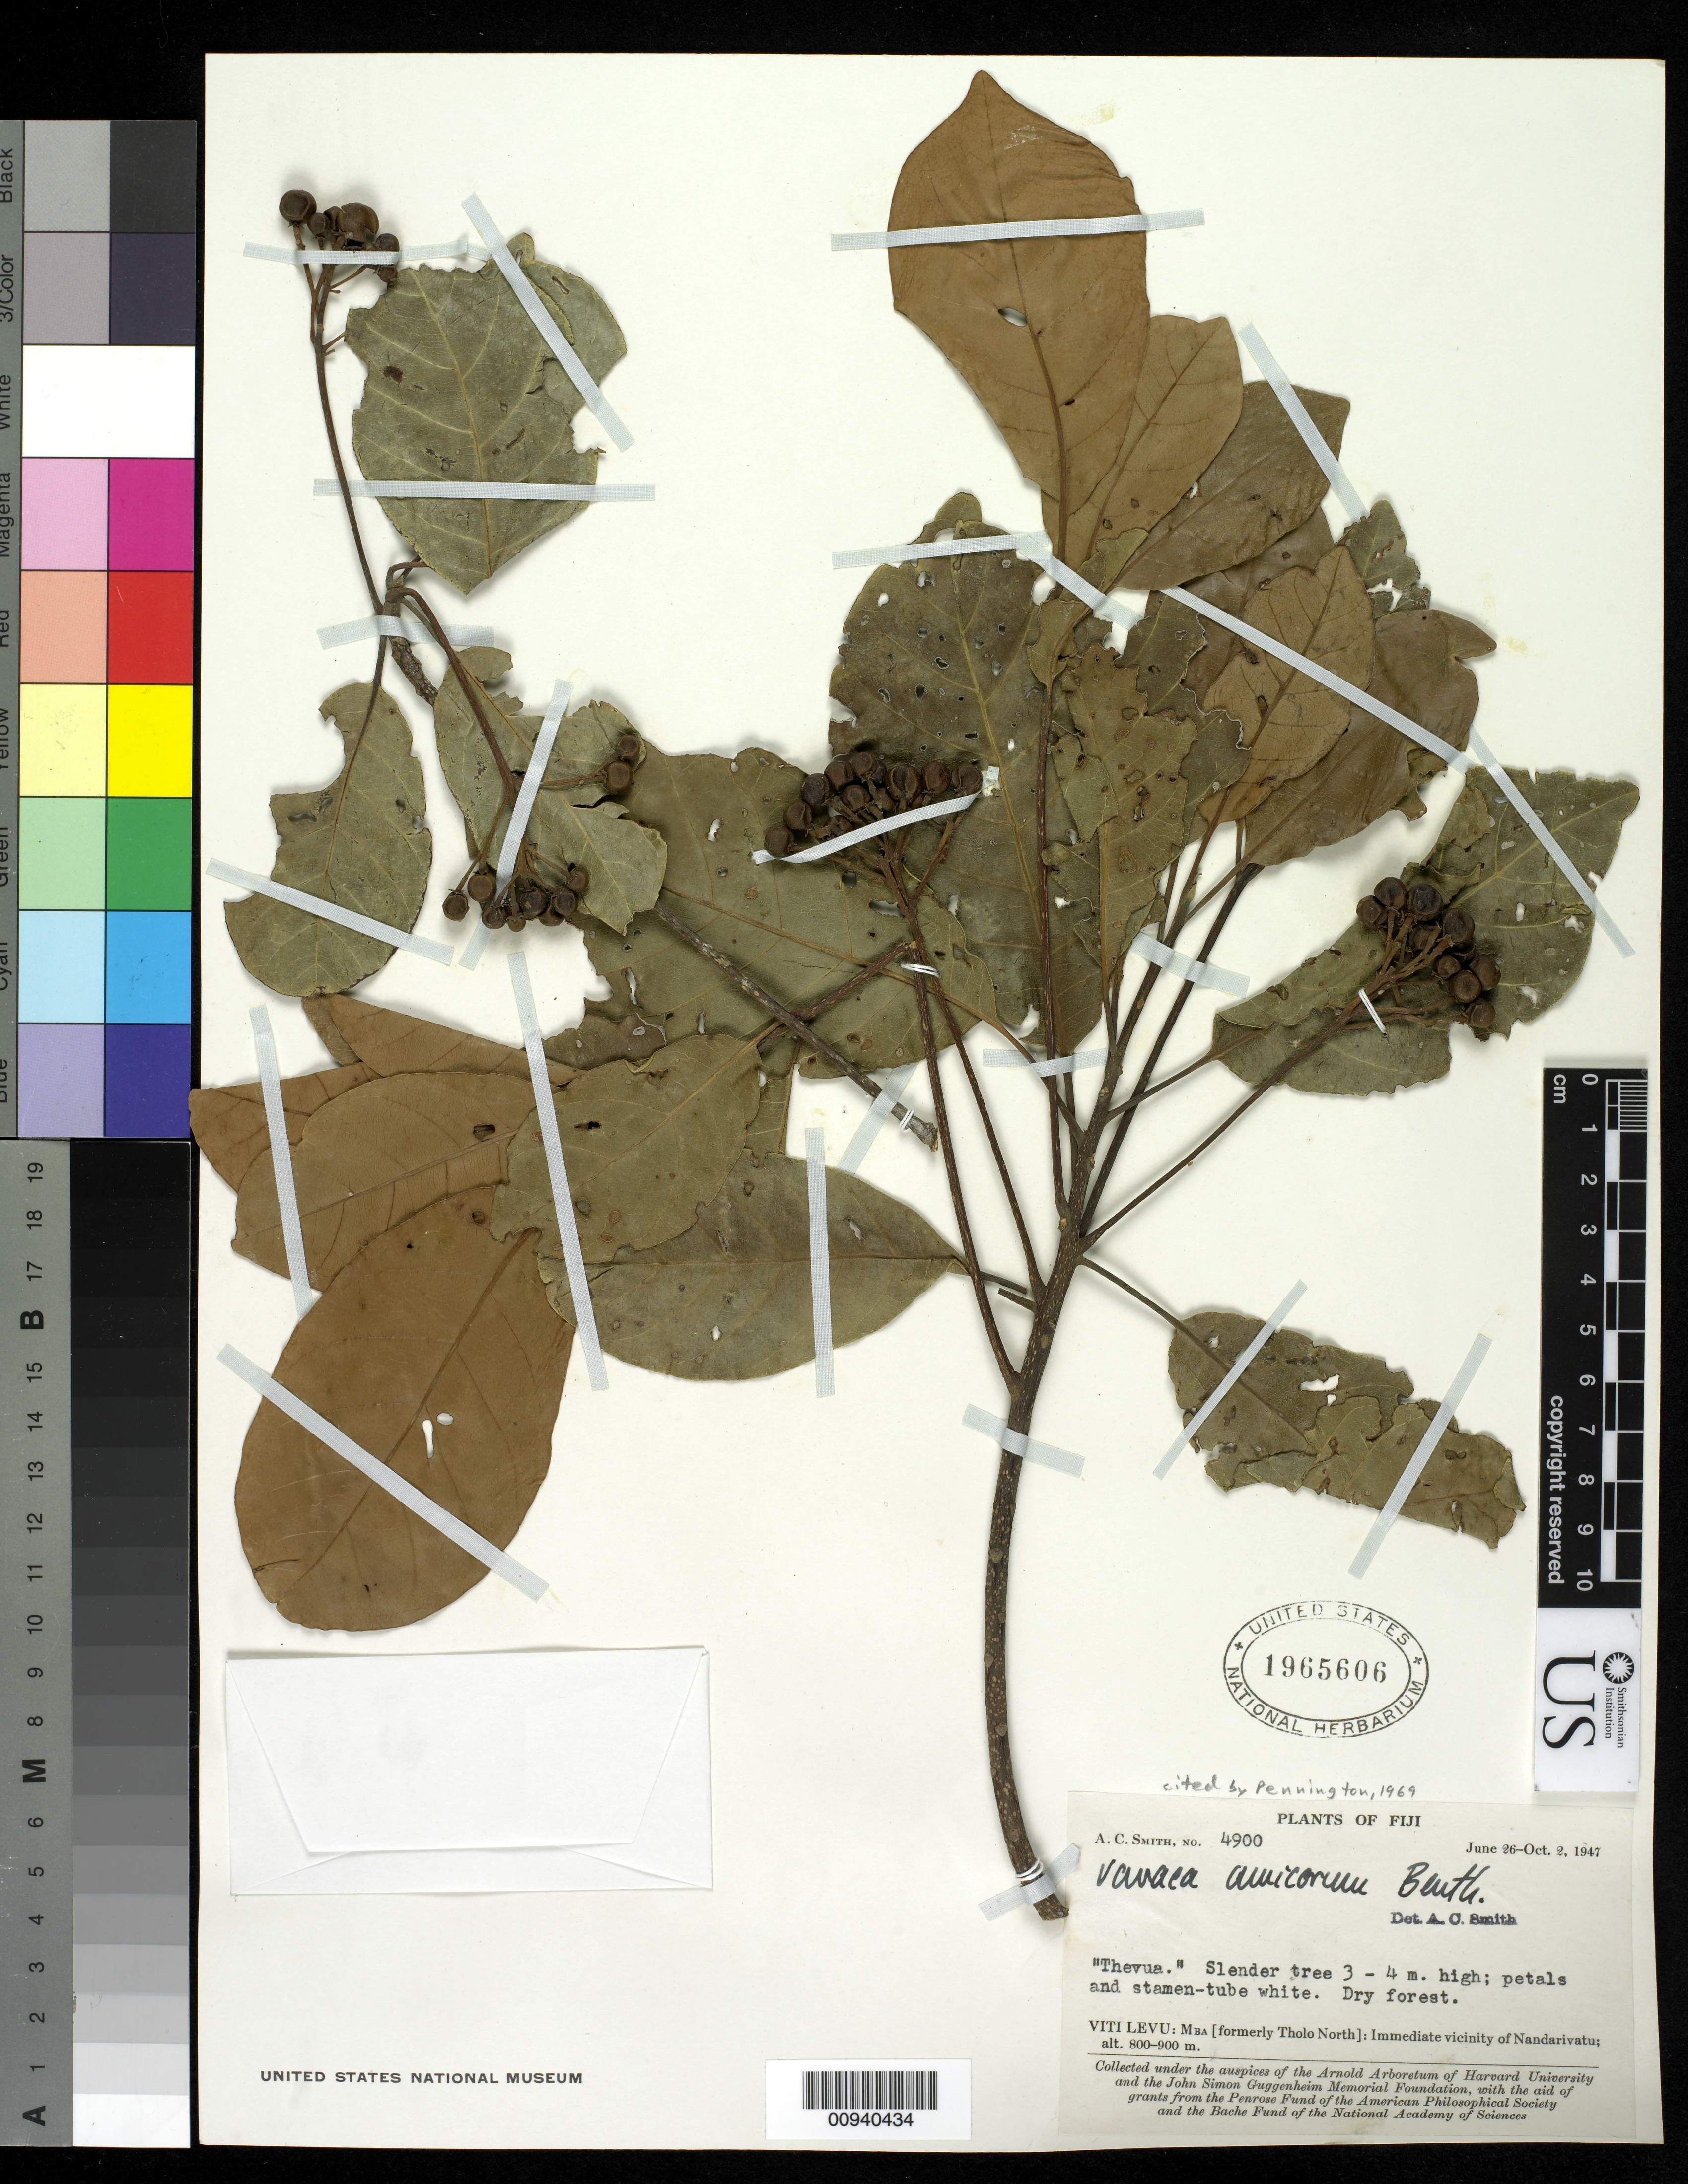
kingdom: Plantae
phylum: Tracheophyta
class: Magnoliopsida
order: Sapindales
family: Meliaceae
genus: Vavaea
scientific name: Vavaea amicorum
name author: Benth.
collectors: C. A. Smith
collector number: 4900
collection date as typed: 26 Jun 1947 to 02 Oct 1947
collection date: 1947-06-26/1947-10-02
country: Fiji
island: Viti Levu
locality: Mba (formerly Tholo North): Immediate vicinity of Nandarivatu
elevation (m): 800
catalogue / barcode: US 1965606